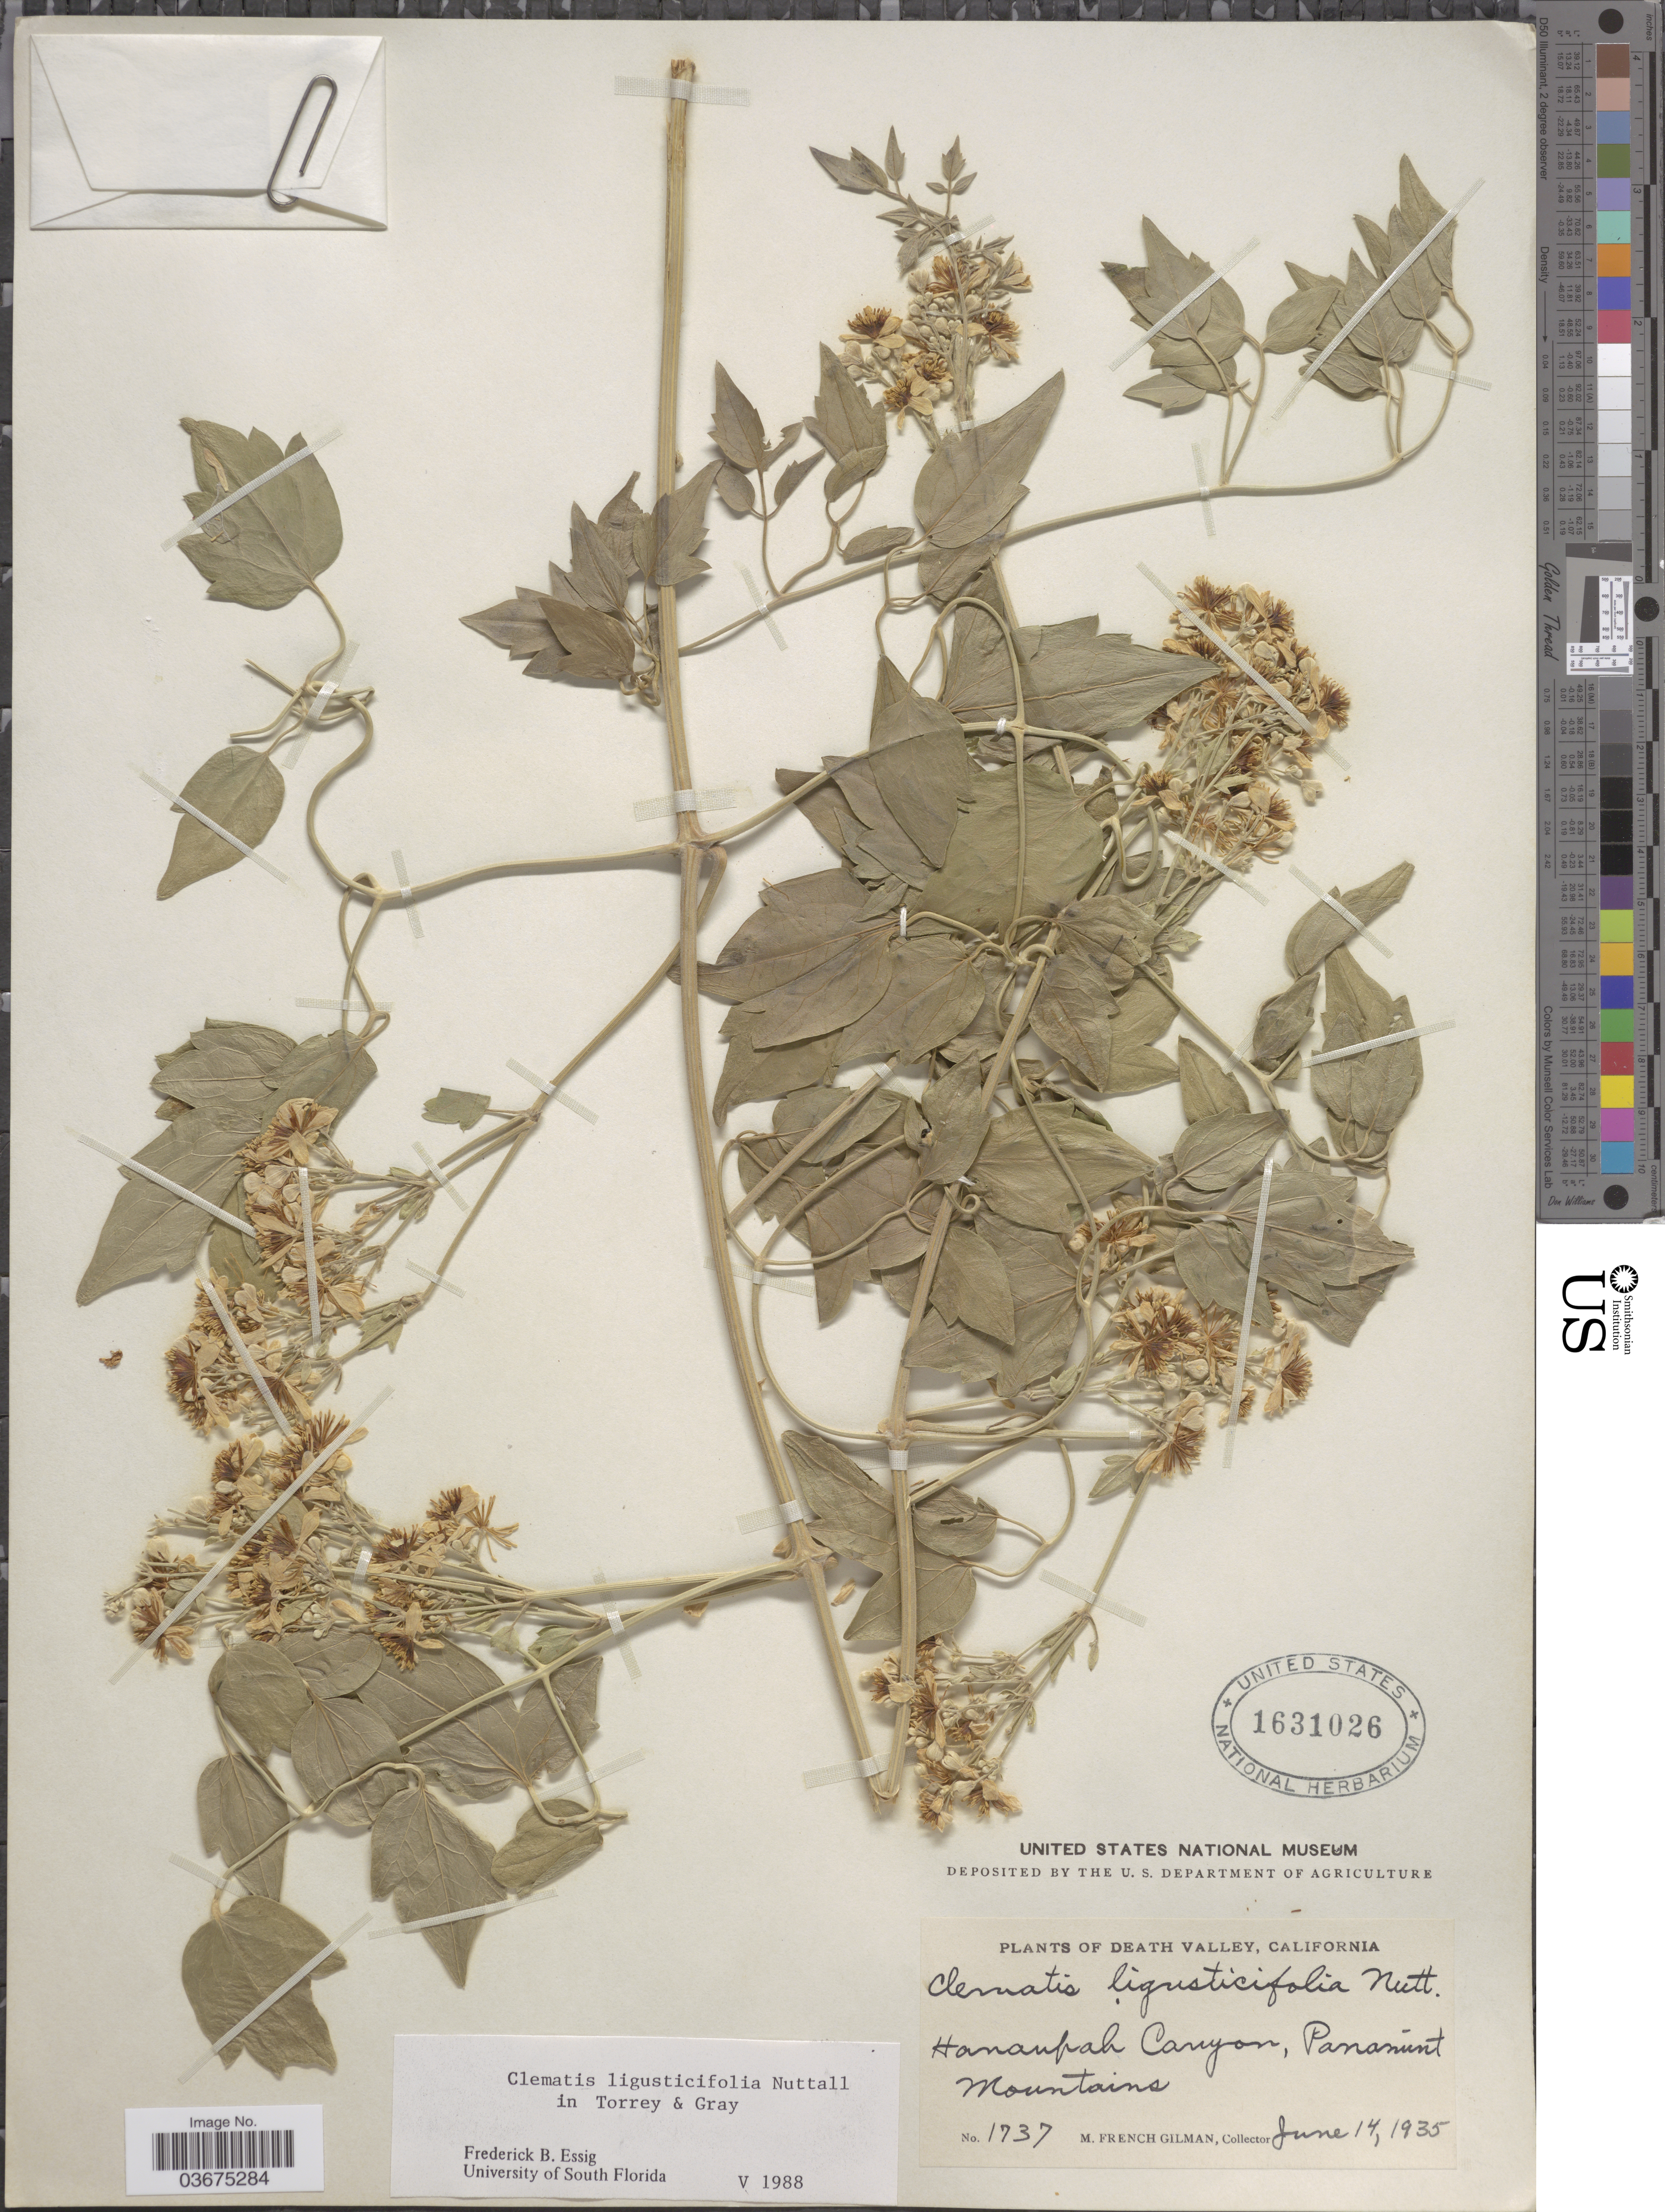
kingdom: Plantae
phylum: Tracheophyta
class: Magnoliopsida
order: Ranunculales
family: Ranunculaceae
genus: Clematis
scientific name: Clematis ligusticifolia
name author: Nutt.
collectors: M. F. Gilman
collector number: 1737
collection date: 1935-06-14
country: United States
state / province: California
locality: Death Valley. Hanaupah Canyon, Panamint Mountains.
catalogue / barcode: US 1631026